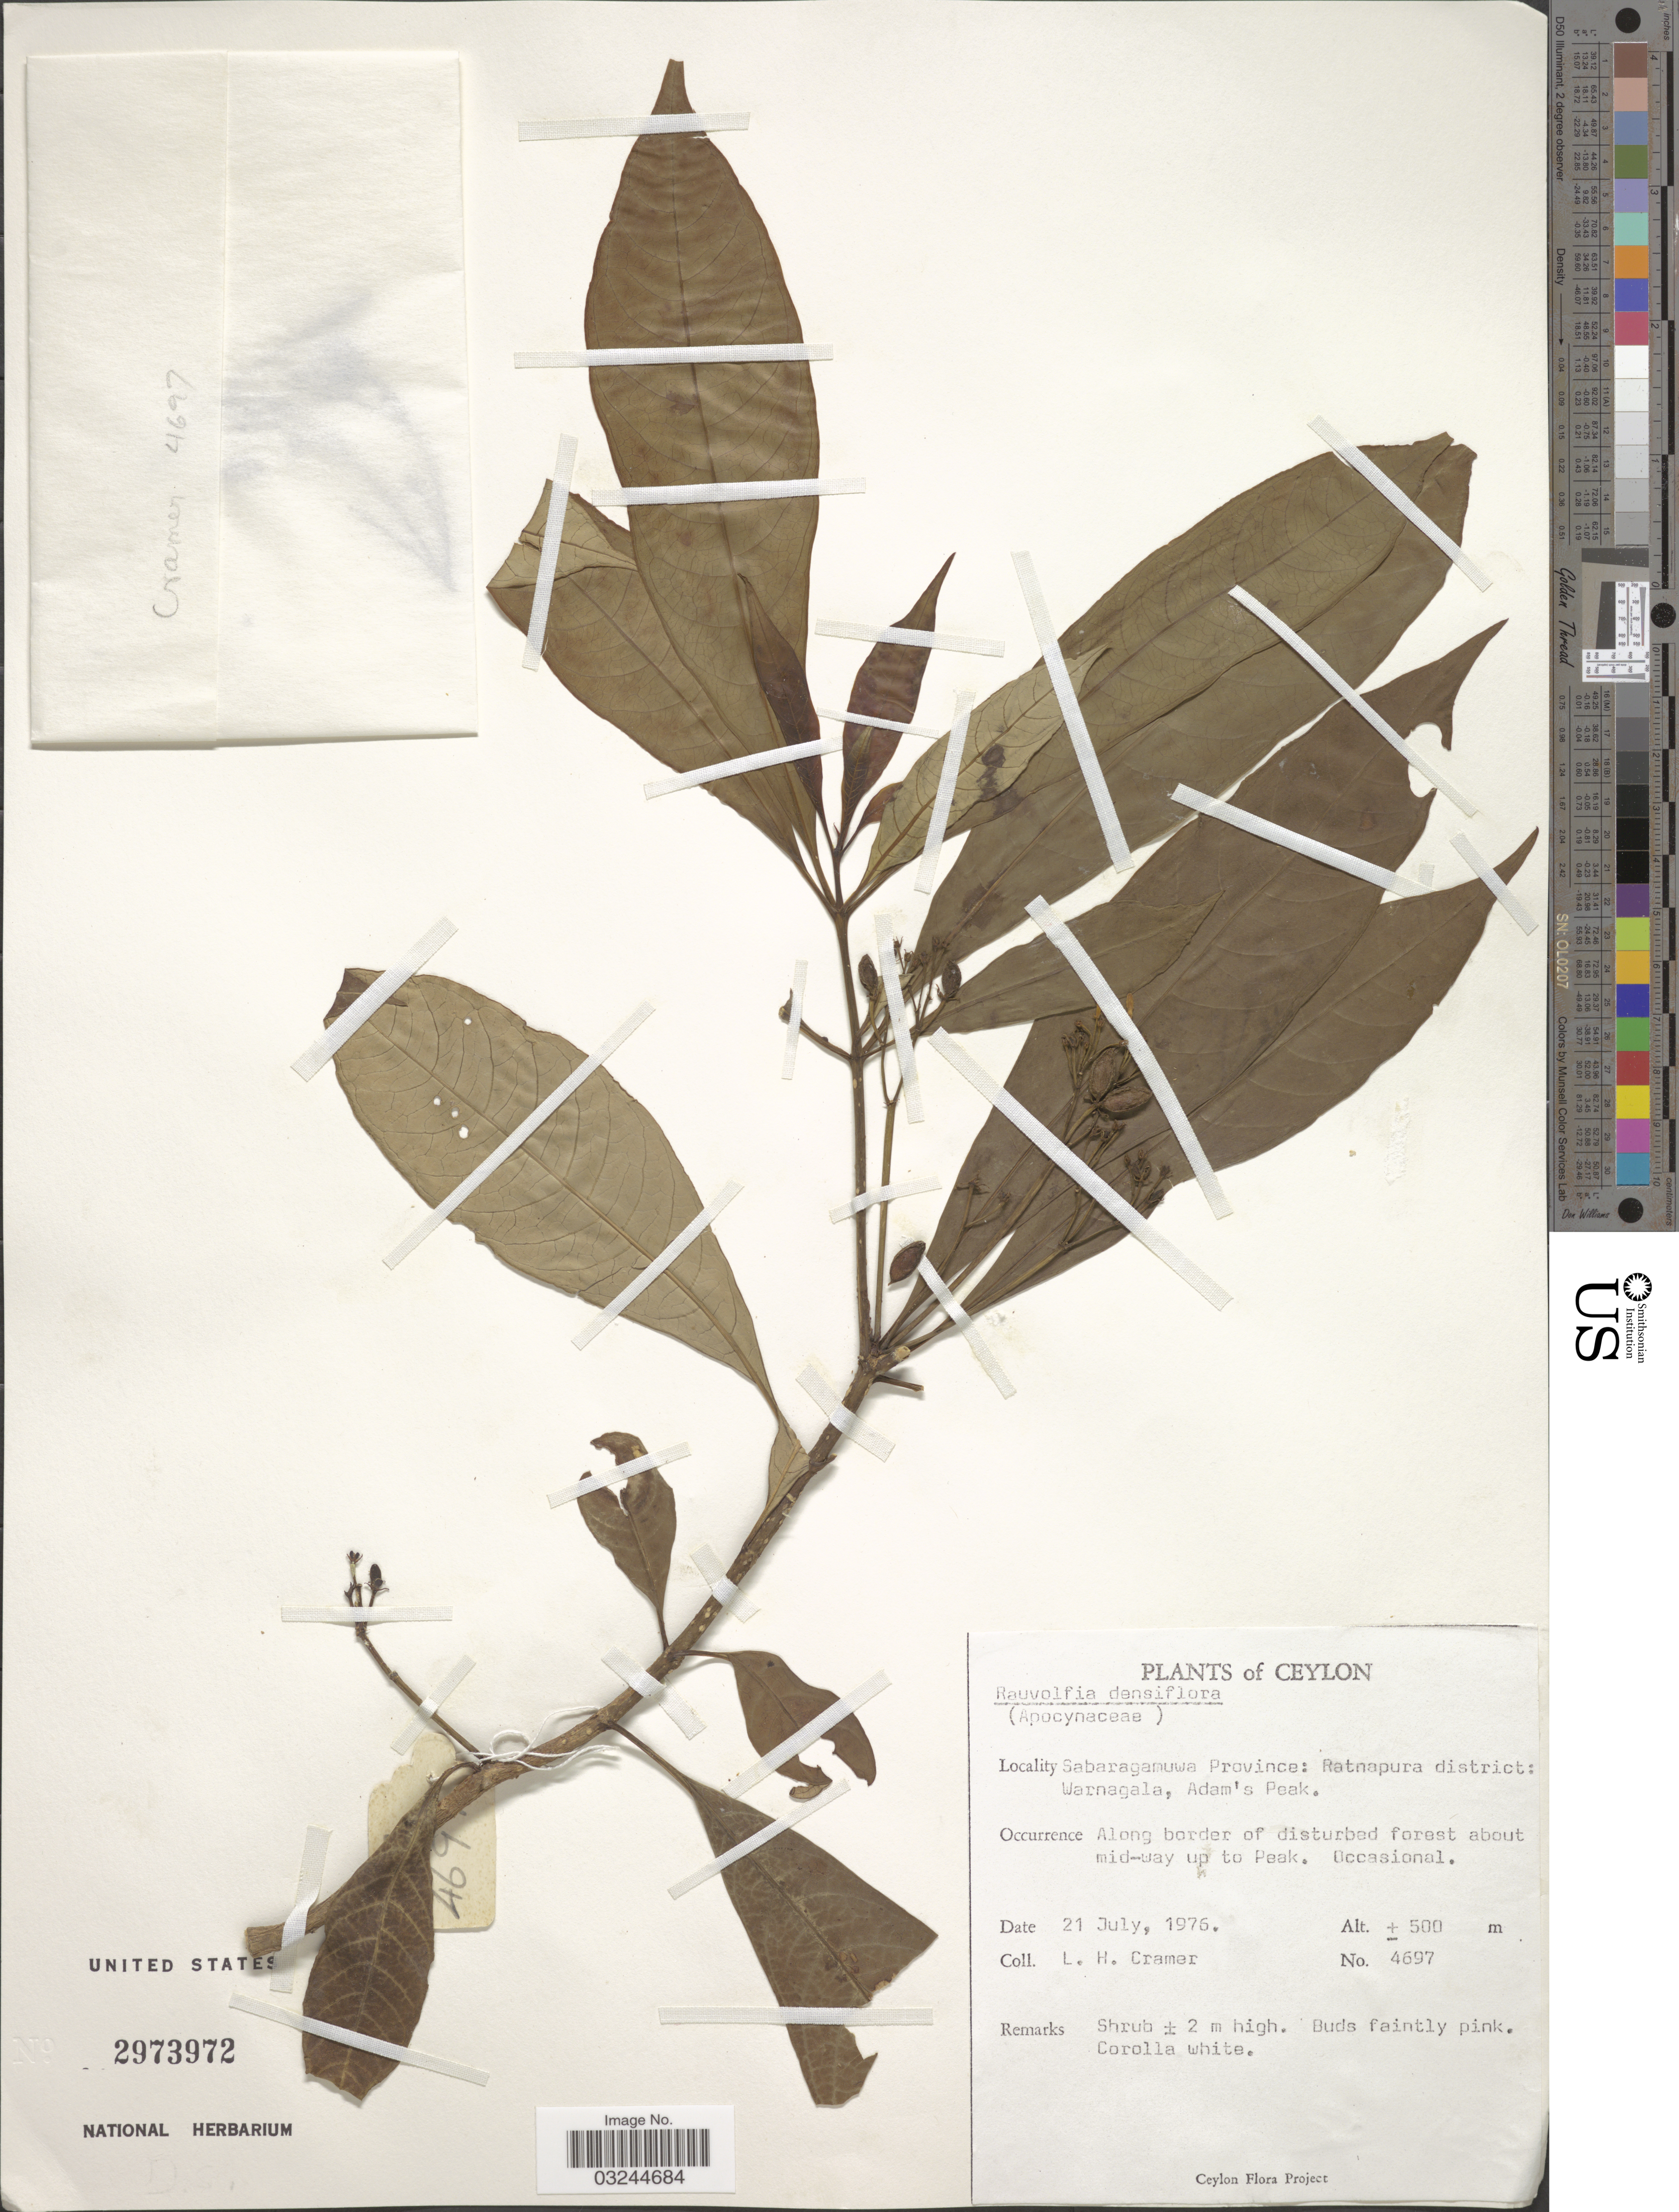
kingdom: Plantae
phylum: Tracheophyta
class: Magnoliopsida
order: Gentianales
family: Apocynaceae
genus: Rauvolfia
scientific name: Rauvolfia densiflora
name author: (Wall.) Benth. ex Hook. f.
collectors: L. H. Cramer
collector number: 4697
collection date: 1976-07-21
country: Sri Lanka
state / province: Sabaragamuwa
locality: Ceylon. Ratnapura district: Warnagala, Adam's Peak. Along border of disturbed forest about mid-way up to Peak.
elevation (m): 500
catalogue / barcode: US 2973972